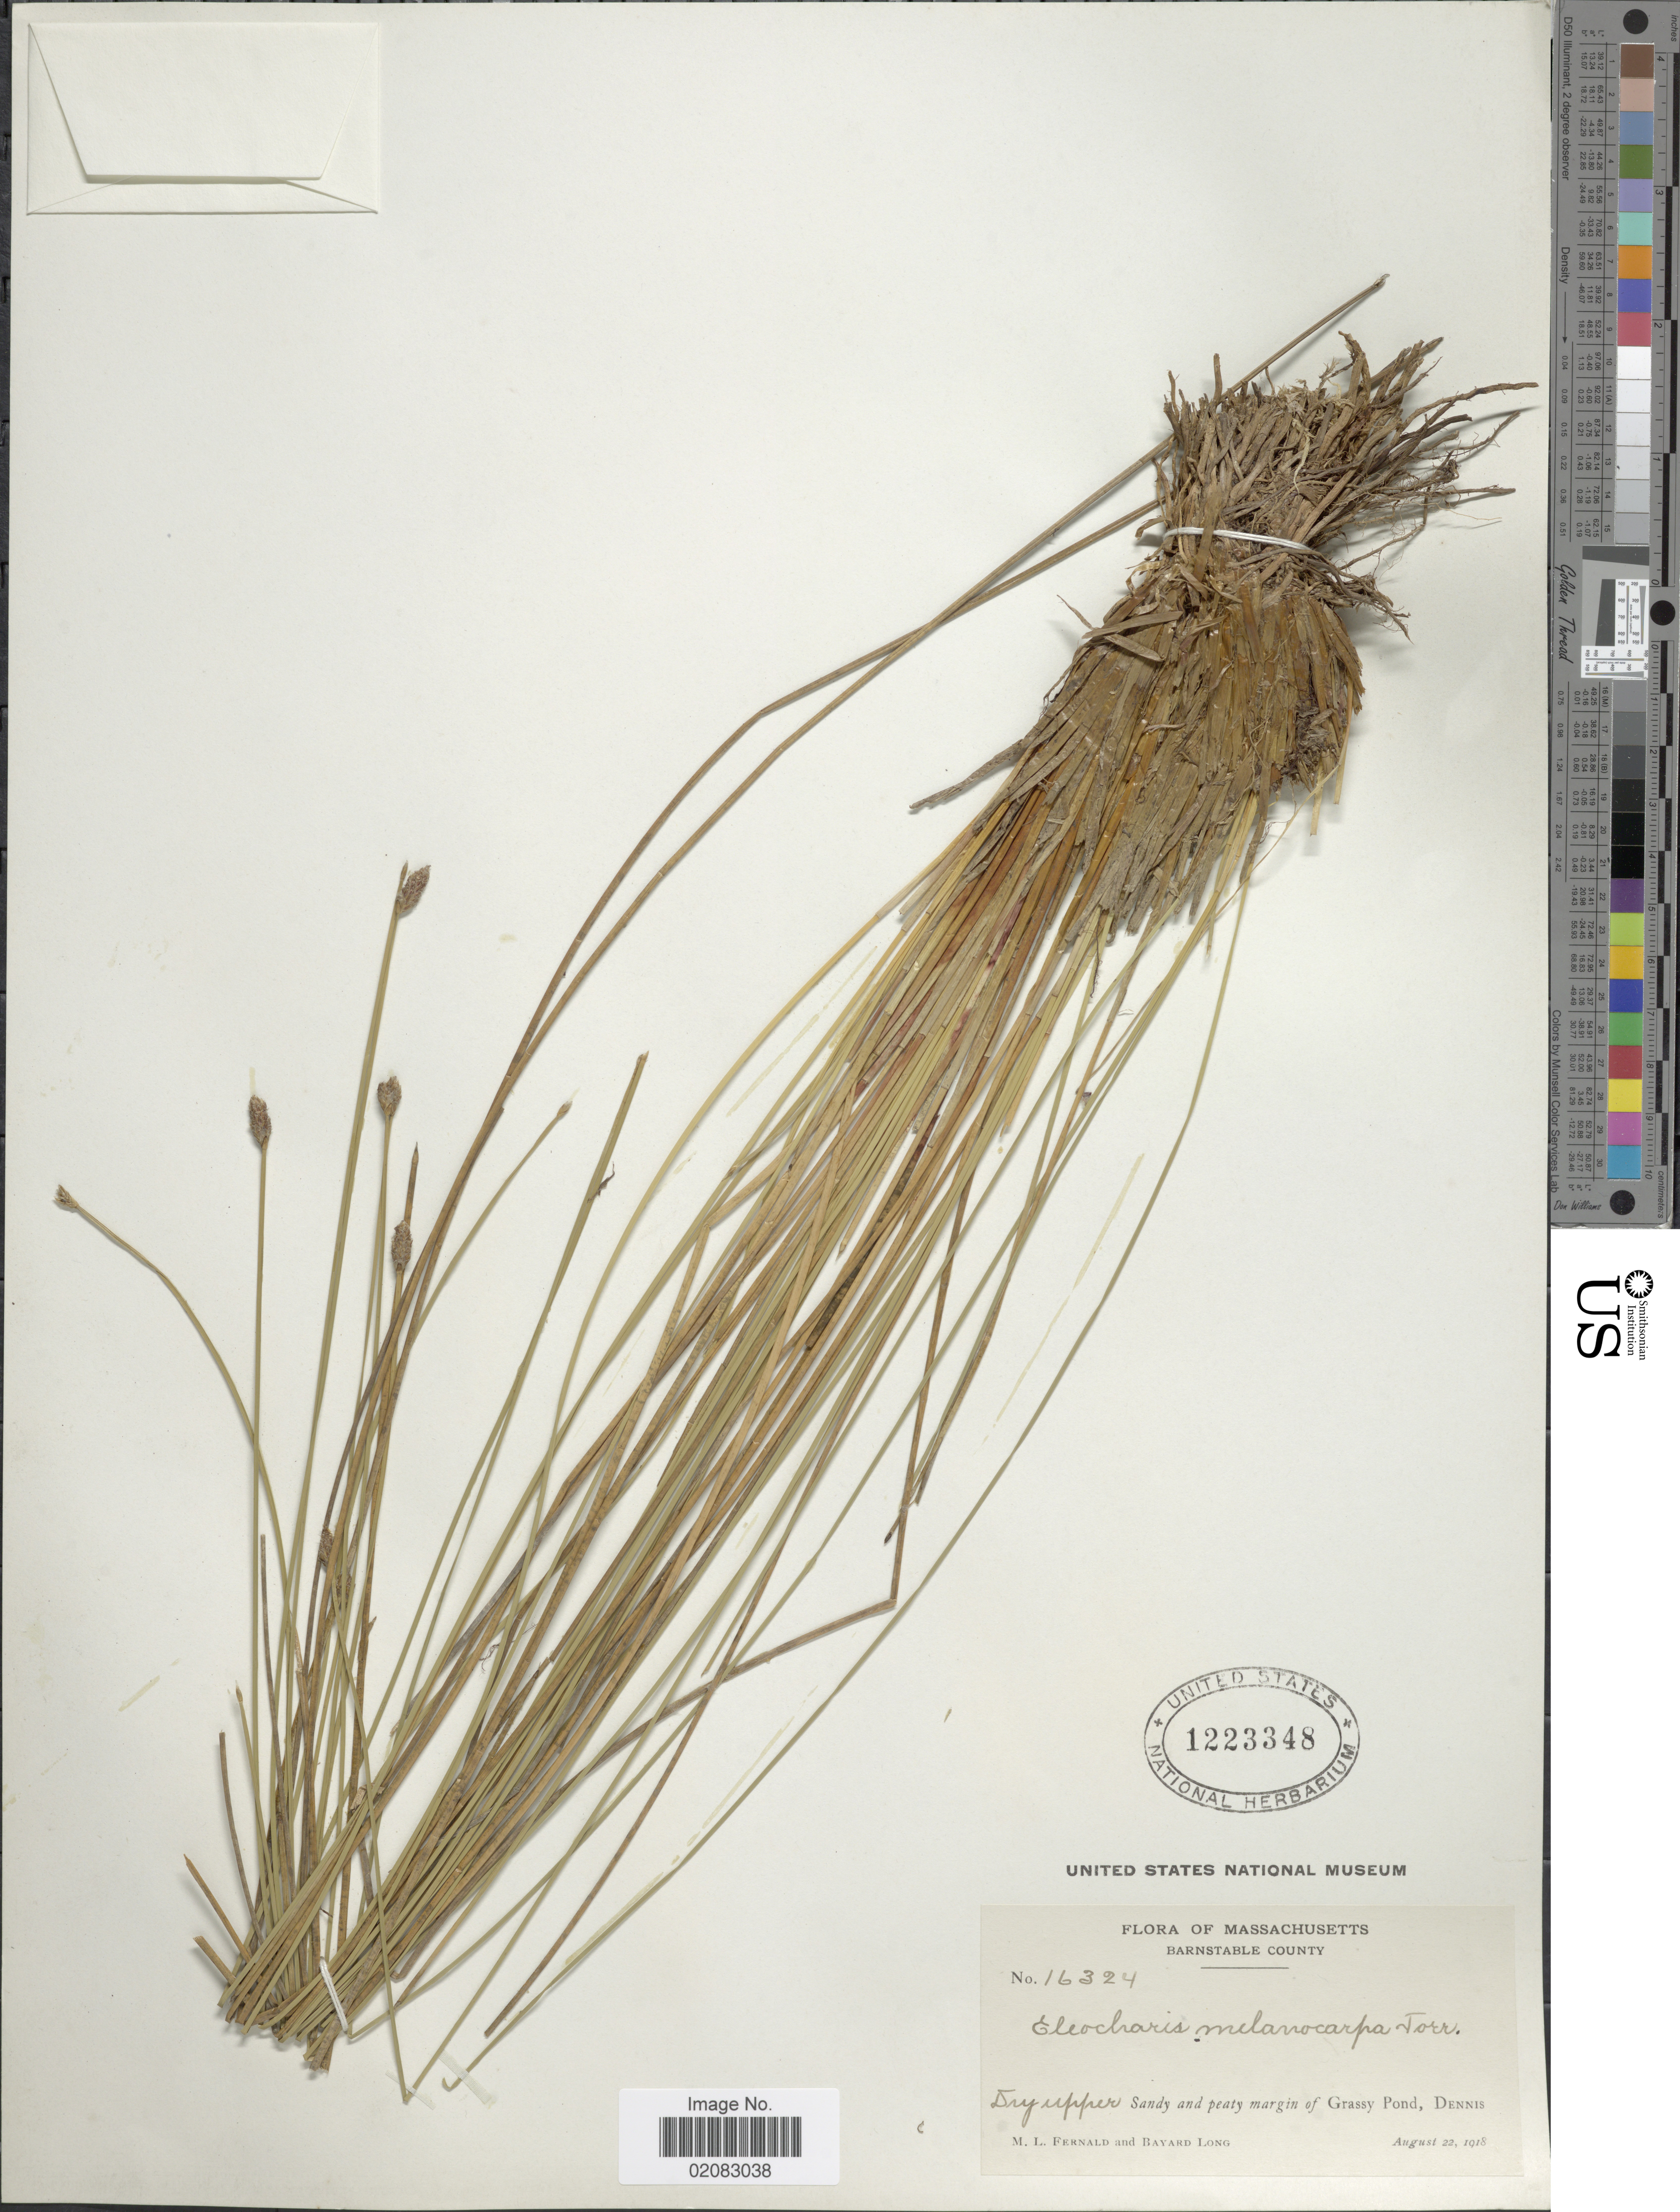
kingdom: Plantae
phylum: Tracheophyta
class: Liliopsida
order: Poales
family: Cyperaceae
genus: Eleocharis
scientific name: Eleocharis melanocarpa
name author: Torr.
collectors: M. L. Fernald & B. Long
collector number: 16324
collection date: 1918-08-22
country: United States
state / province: Massachusetts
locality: Barnstable County, Dry upper Sandy and peaty margin of Grassy Pond, Dennis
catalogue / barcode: US 1223348